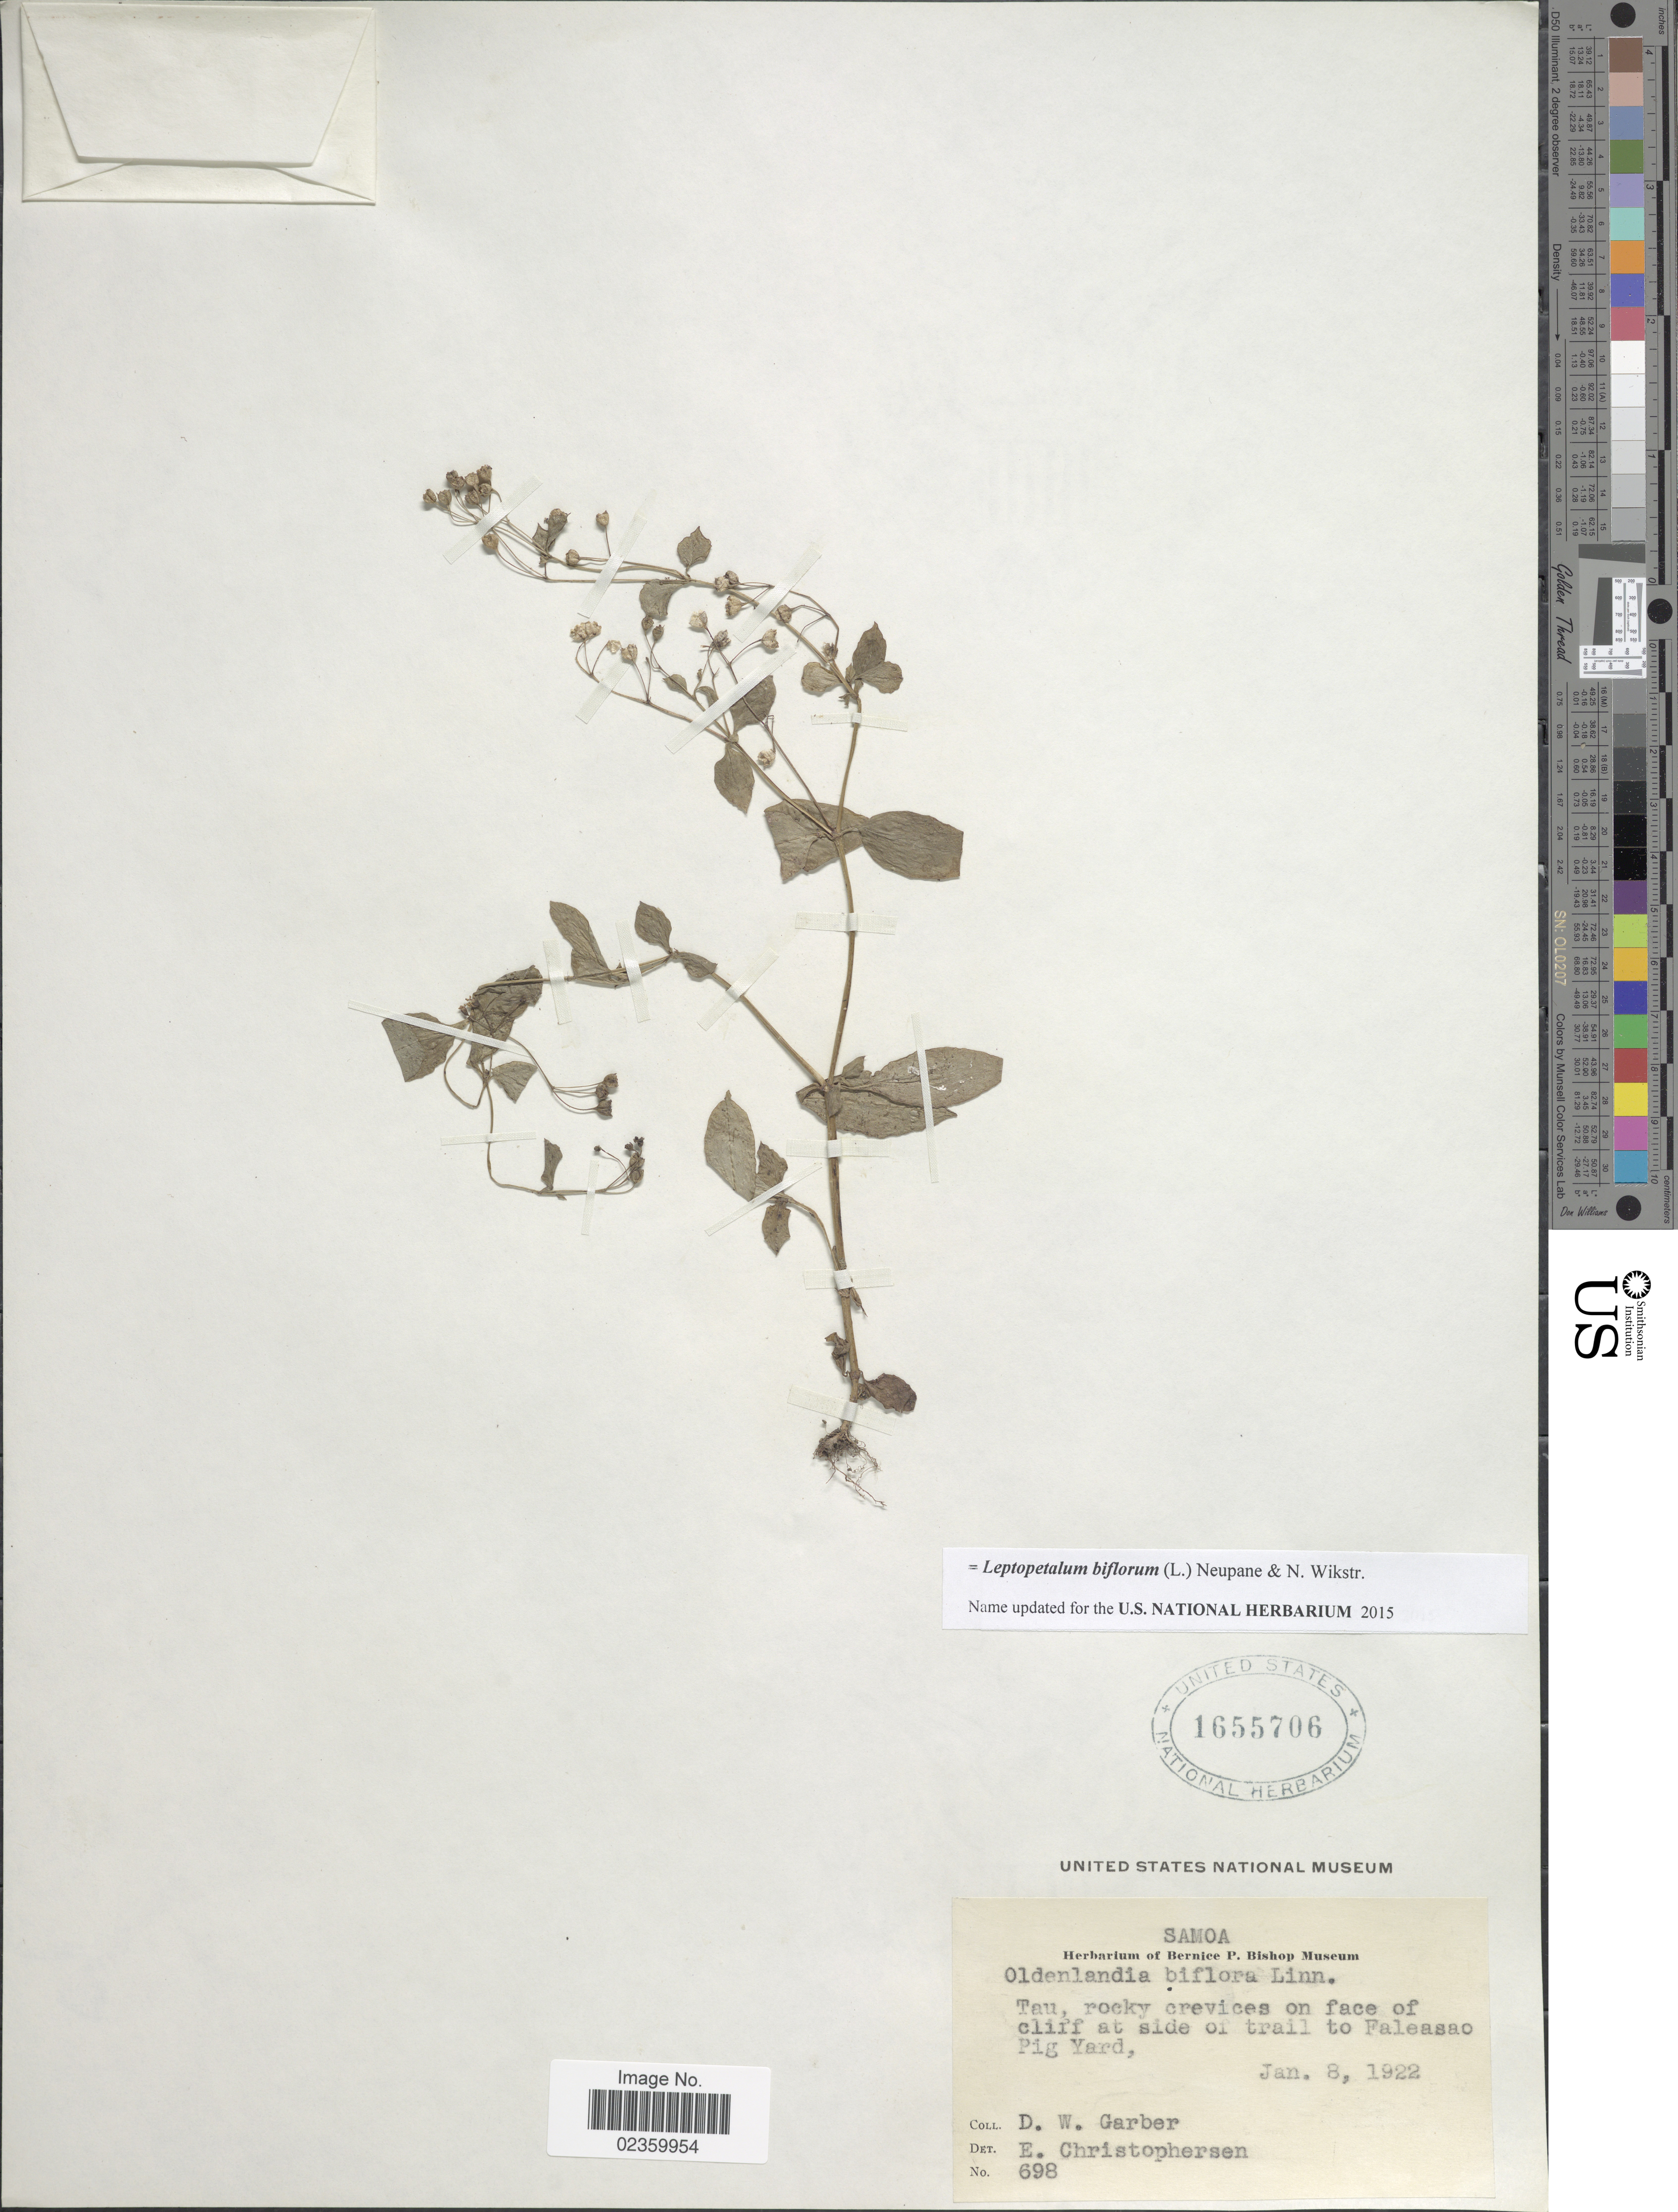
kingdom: Plantae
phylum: Tracheophyta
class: Magnoliopsida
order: Gentianales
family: Rubiaceae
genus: Leptopetalum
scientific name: Leptopetalum biflorum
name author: (L.) Neupane & N. Wikstr.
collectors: D. W. Garber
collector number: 698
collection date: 1922-01-08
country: American Samoa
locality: Samoa. Tau, at side of trail to Faleasao Pig Yard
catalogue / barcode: US 1655706